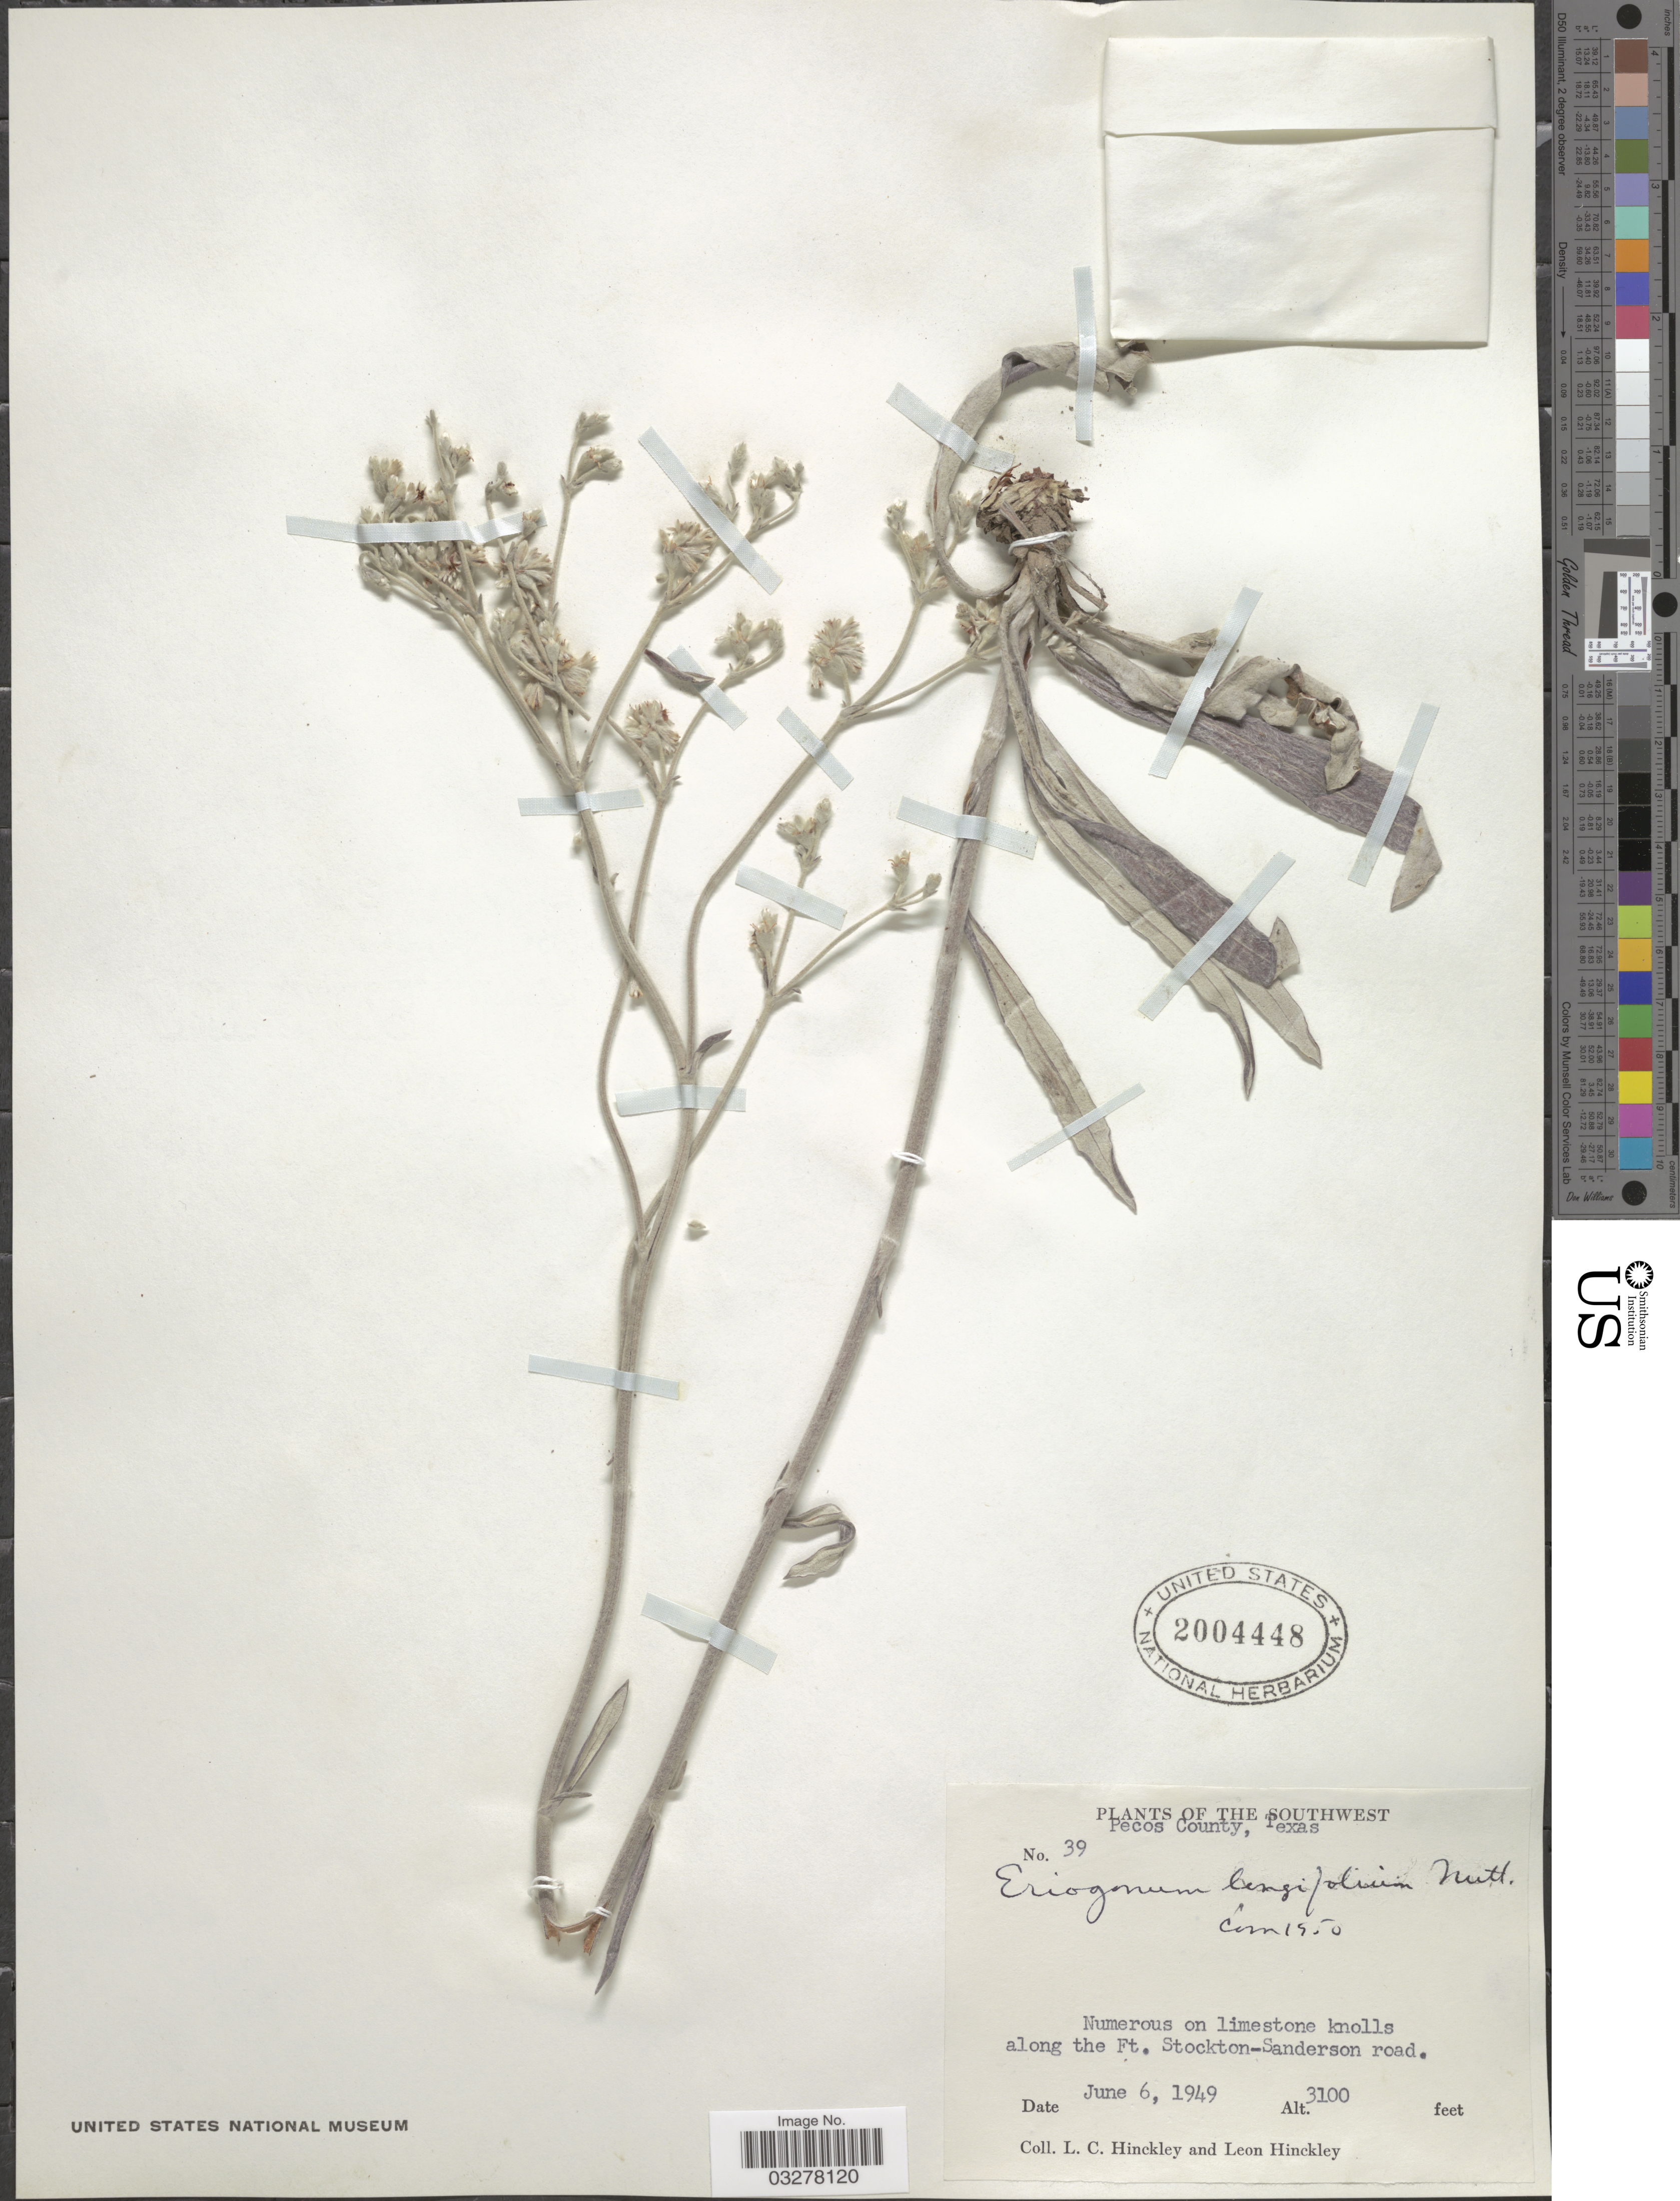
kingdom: Plantae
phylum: Tracheophyta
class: Magnoliopsida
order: Caryophyllales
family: Polygonaceae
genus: Eriogonum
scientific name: Eriogonum longifolium var. lindheimeri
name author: Gand.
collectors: L. Hinckley & L. Hinckley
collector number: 39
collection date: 1949-06-06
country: United States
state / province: Texas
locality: Southwest. Pecos County. Along the Ft. Stockton-Sanderson road.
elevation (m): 945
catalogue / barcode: US 2004448